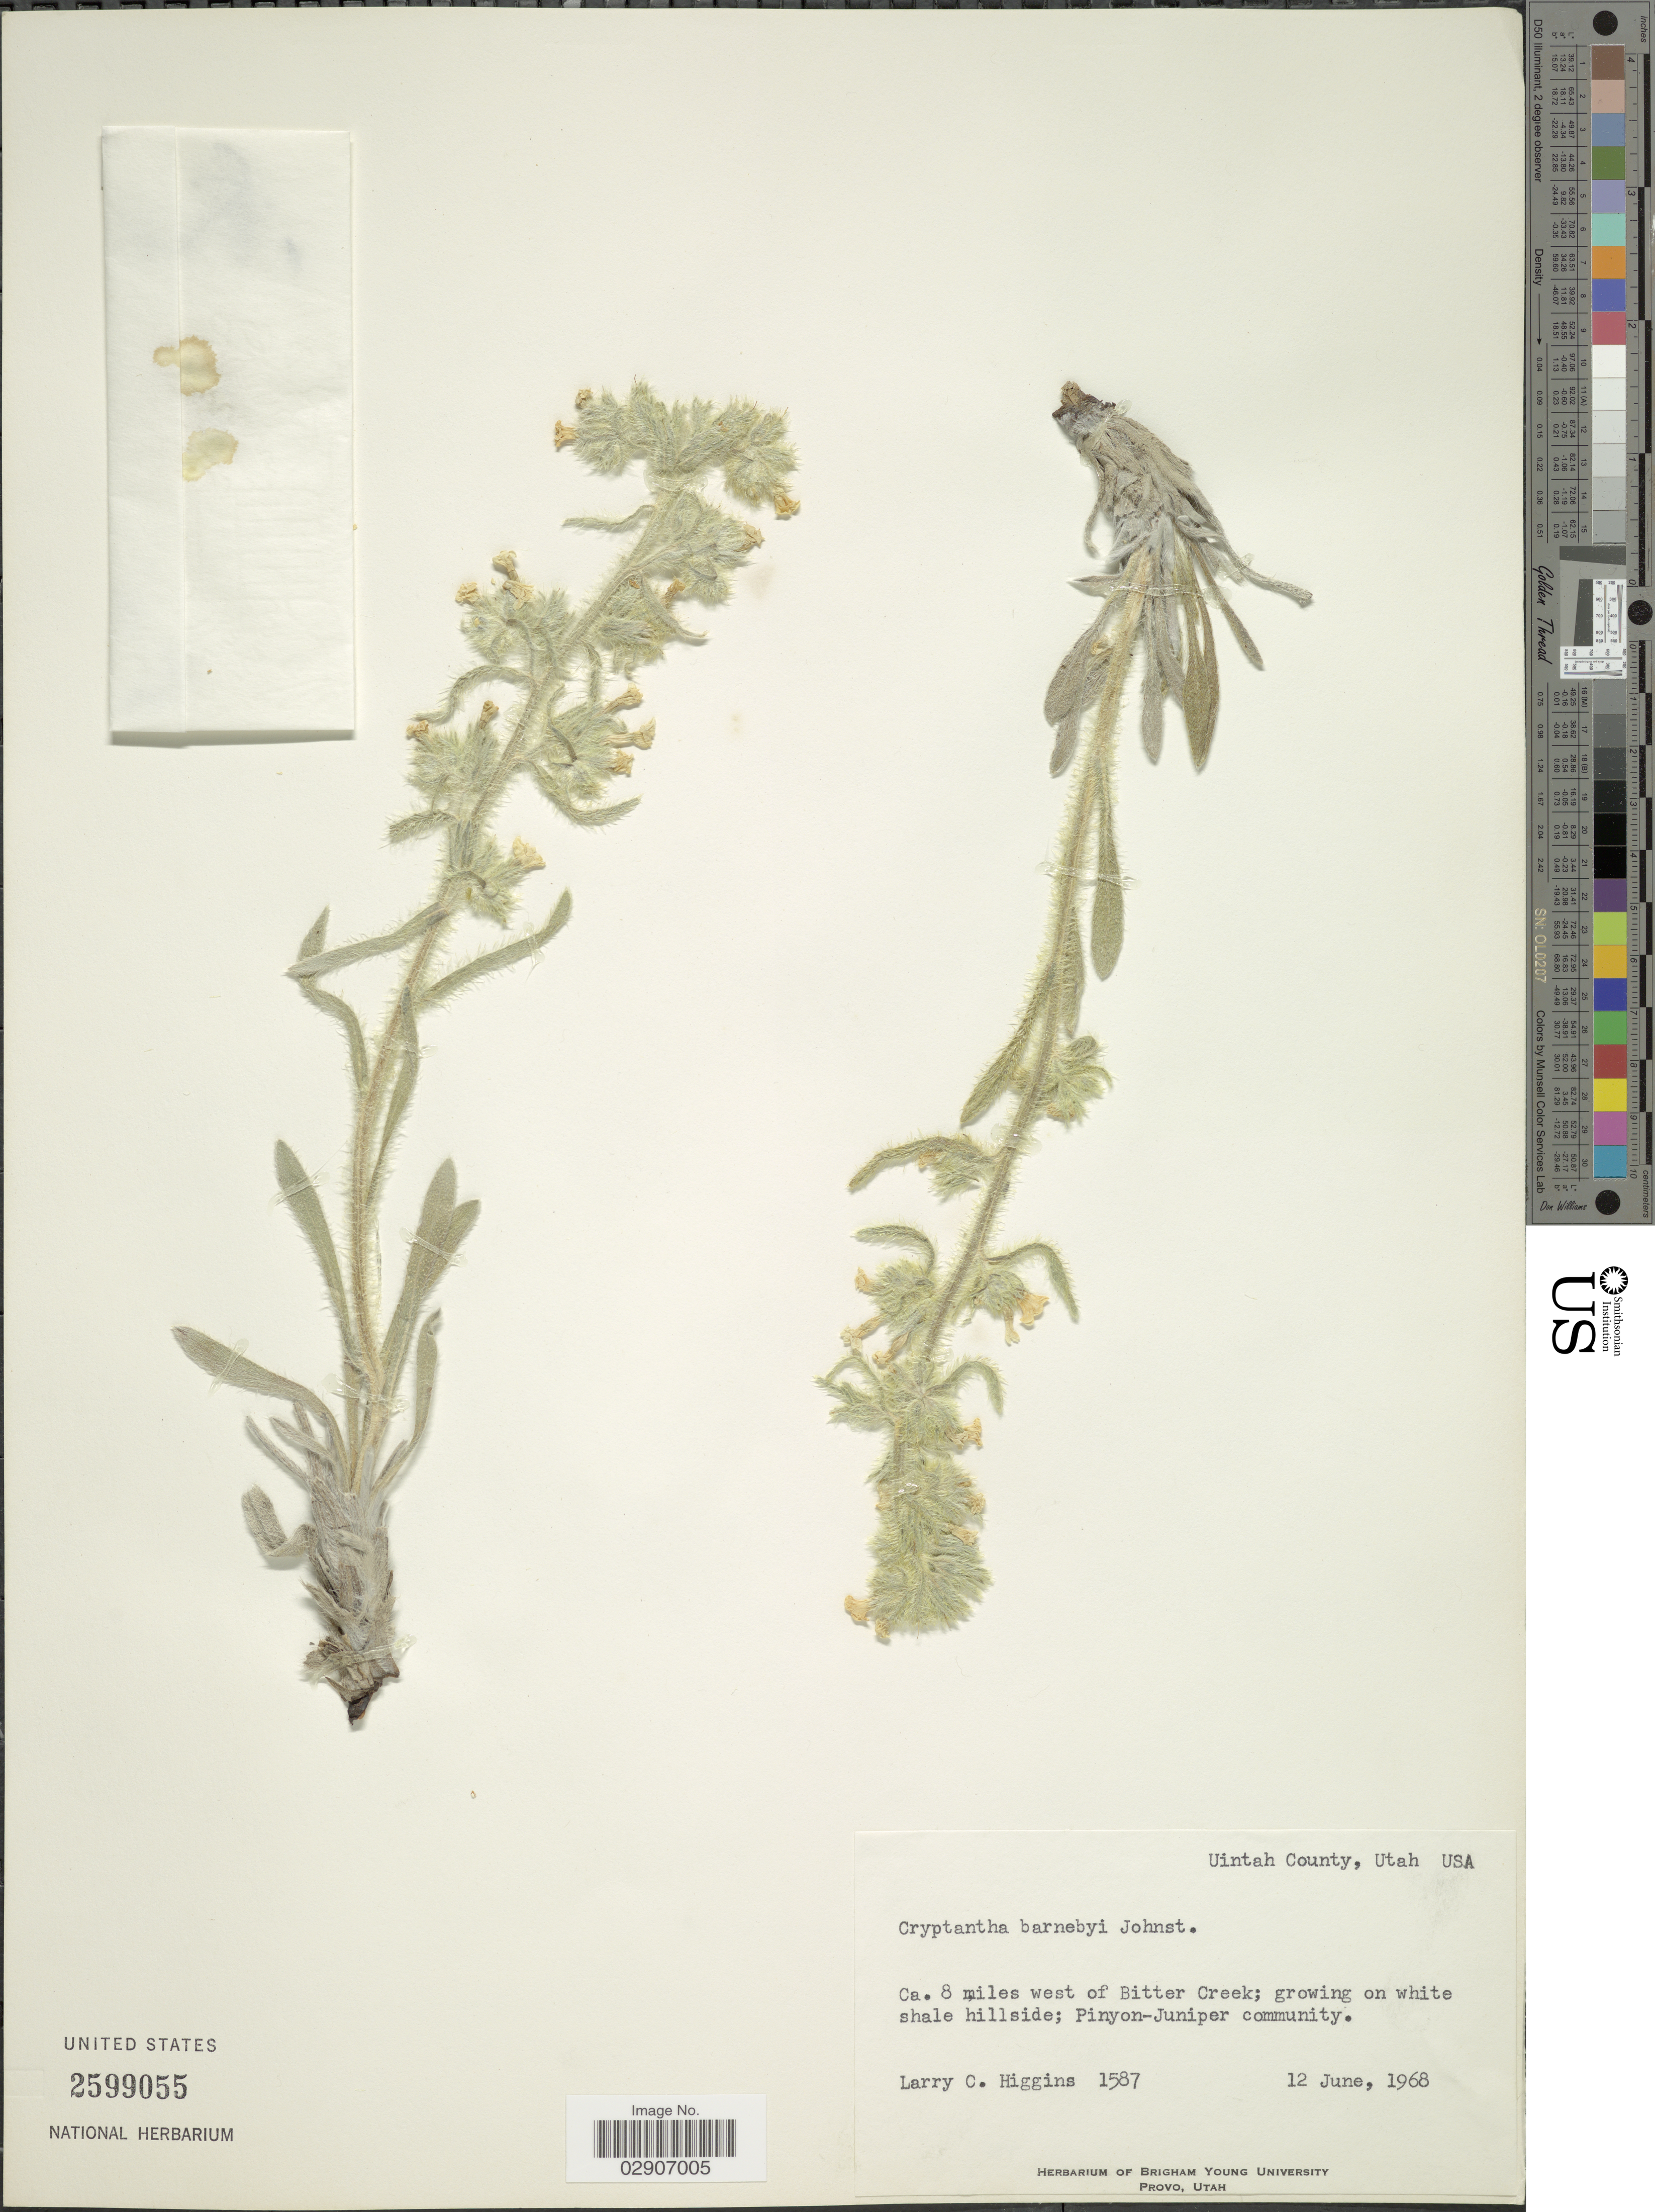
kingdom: Plantae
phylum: Tracheophyta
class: Magnoliopsida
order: Boraginales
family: Boraginaceae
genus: Cryptantha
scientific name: Cryptantha breviflora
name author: (Osterh.) Payson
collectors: L. Higgins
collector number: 1587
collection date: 1968-06-12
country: United States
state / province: Utah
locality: Uintah County. Ca. 8 miles west of Bitter Creek; growing on white shale hillside; Pinyon-Juniper community.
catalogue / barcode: US 2599055